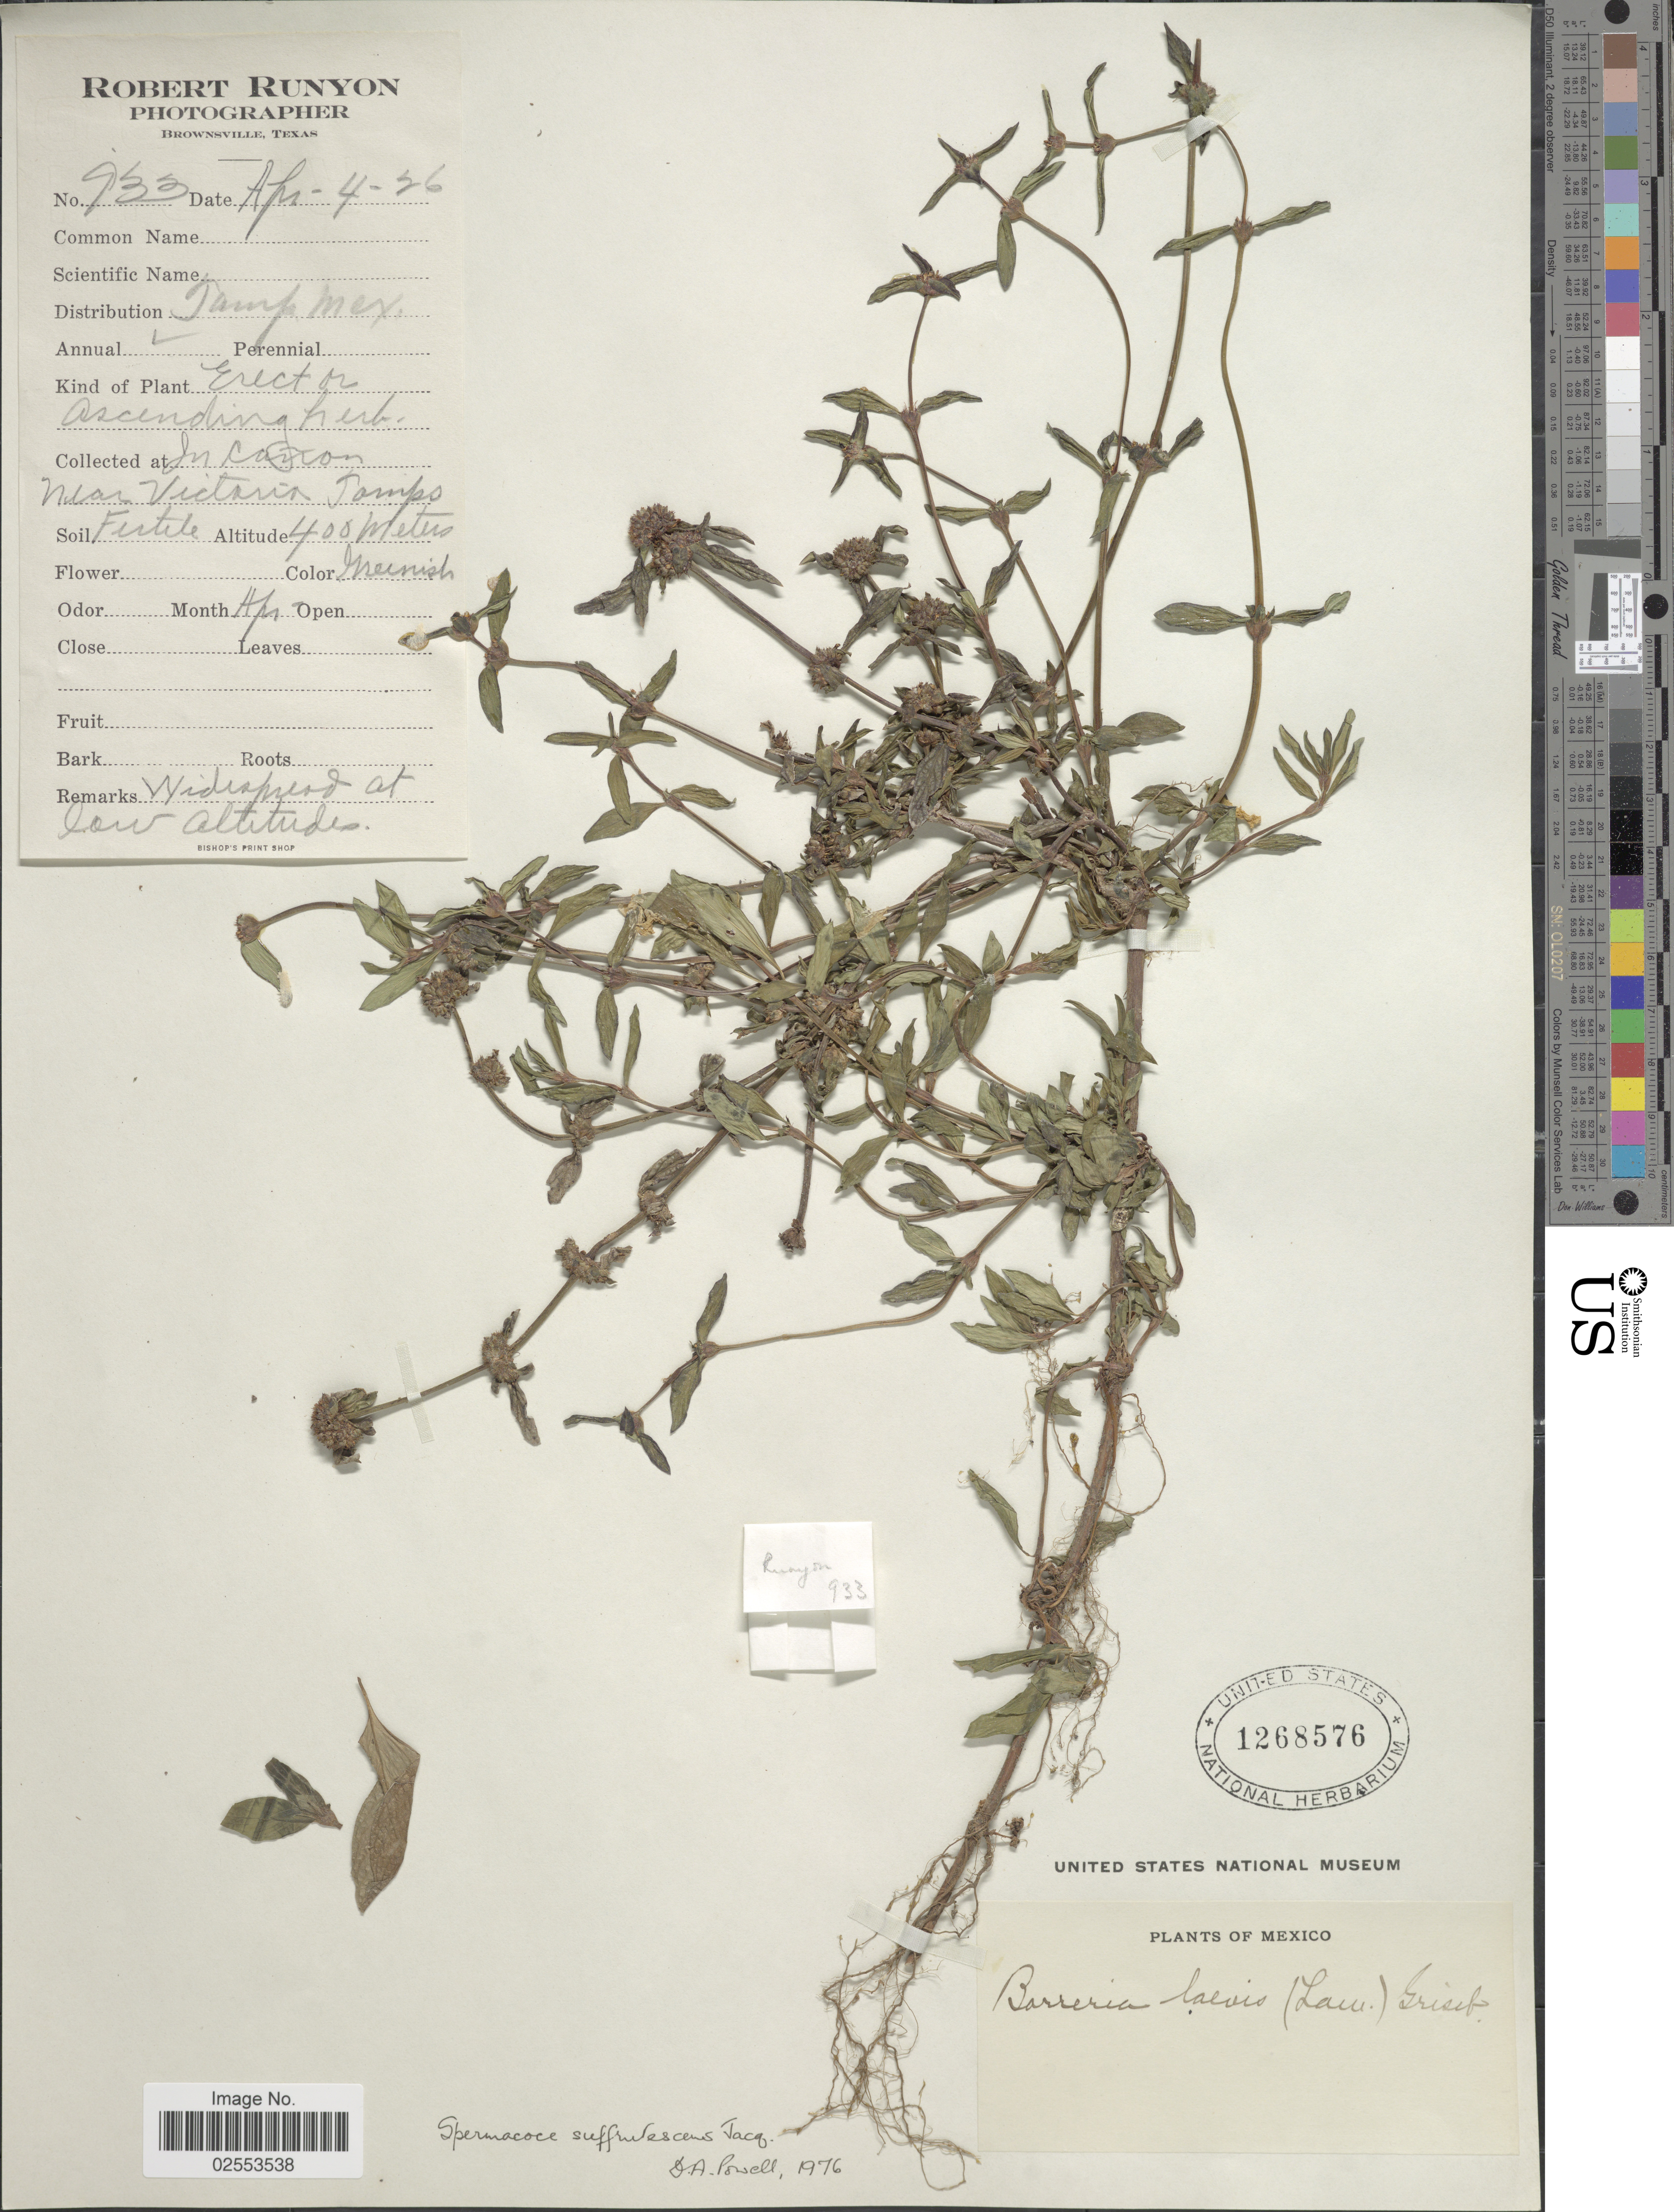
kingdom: Plantae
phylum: Tracheophyta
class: Magnoliopsida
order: Gentianales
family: Rubiaceae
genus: Spermacoce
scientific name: Spermacoce assurgens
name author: Ruiz & Pav.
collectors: R. Runyon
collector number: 933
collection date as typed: Transcribed d/m/y: 4/4/26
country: Mexico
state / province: Tamaulipas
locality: In cañon near Victoria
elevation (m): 400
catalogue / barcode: US 1268576